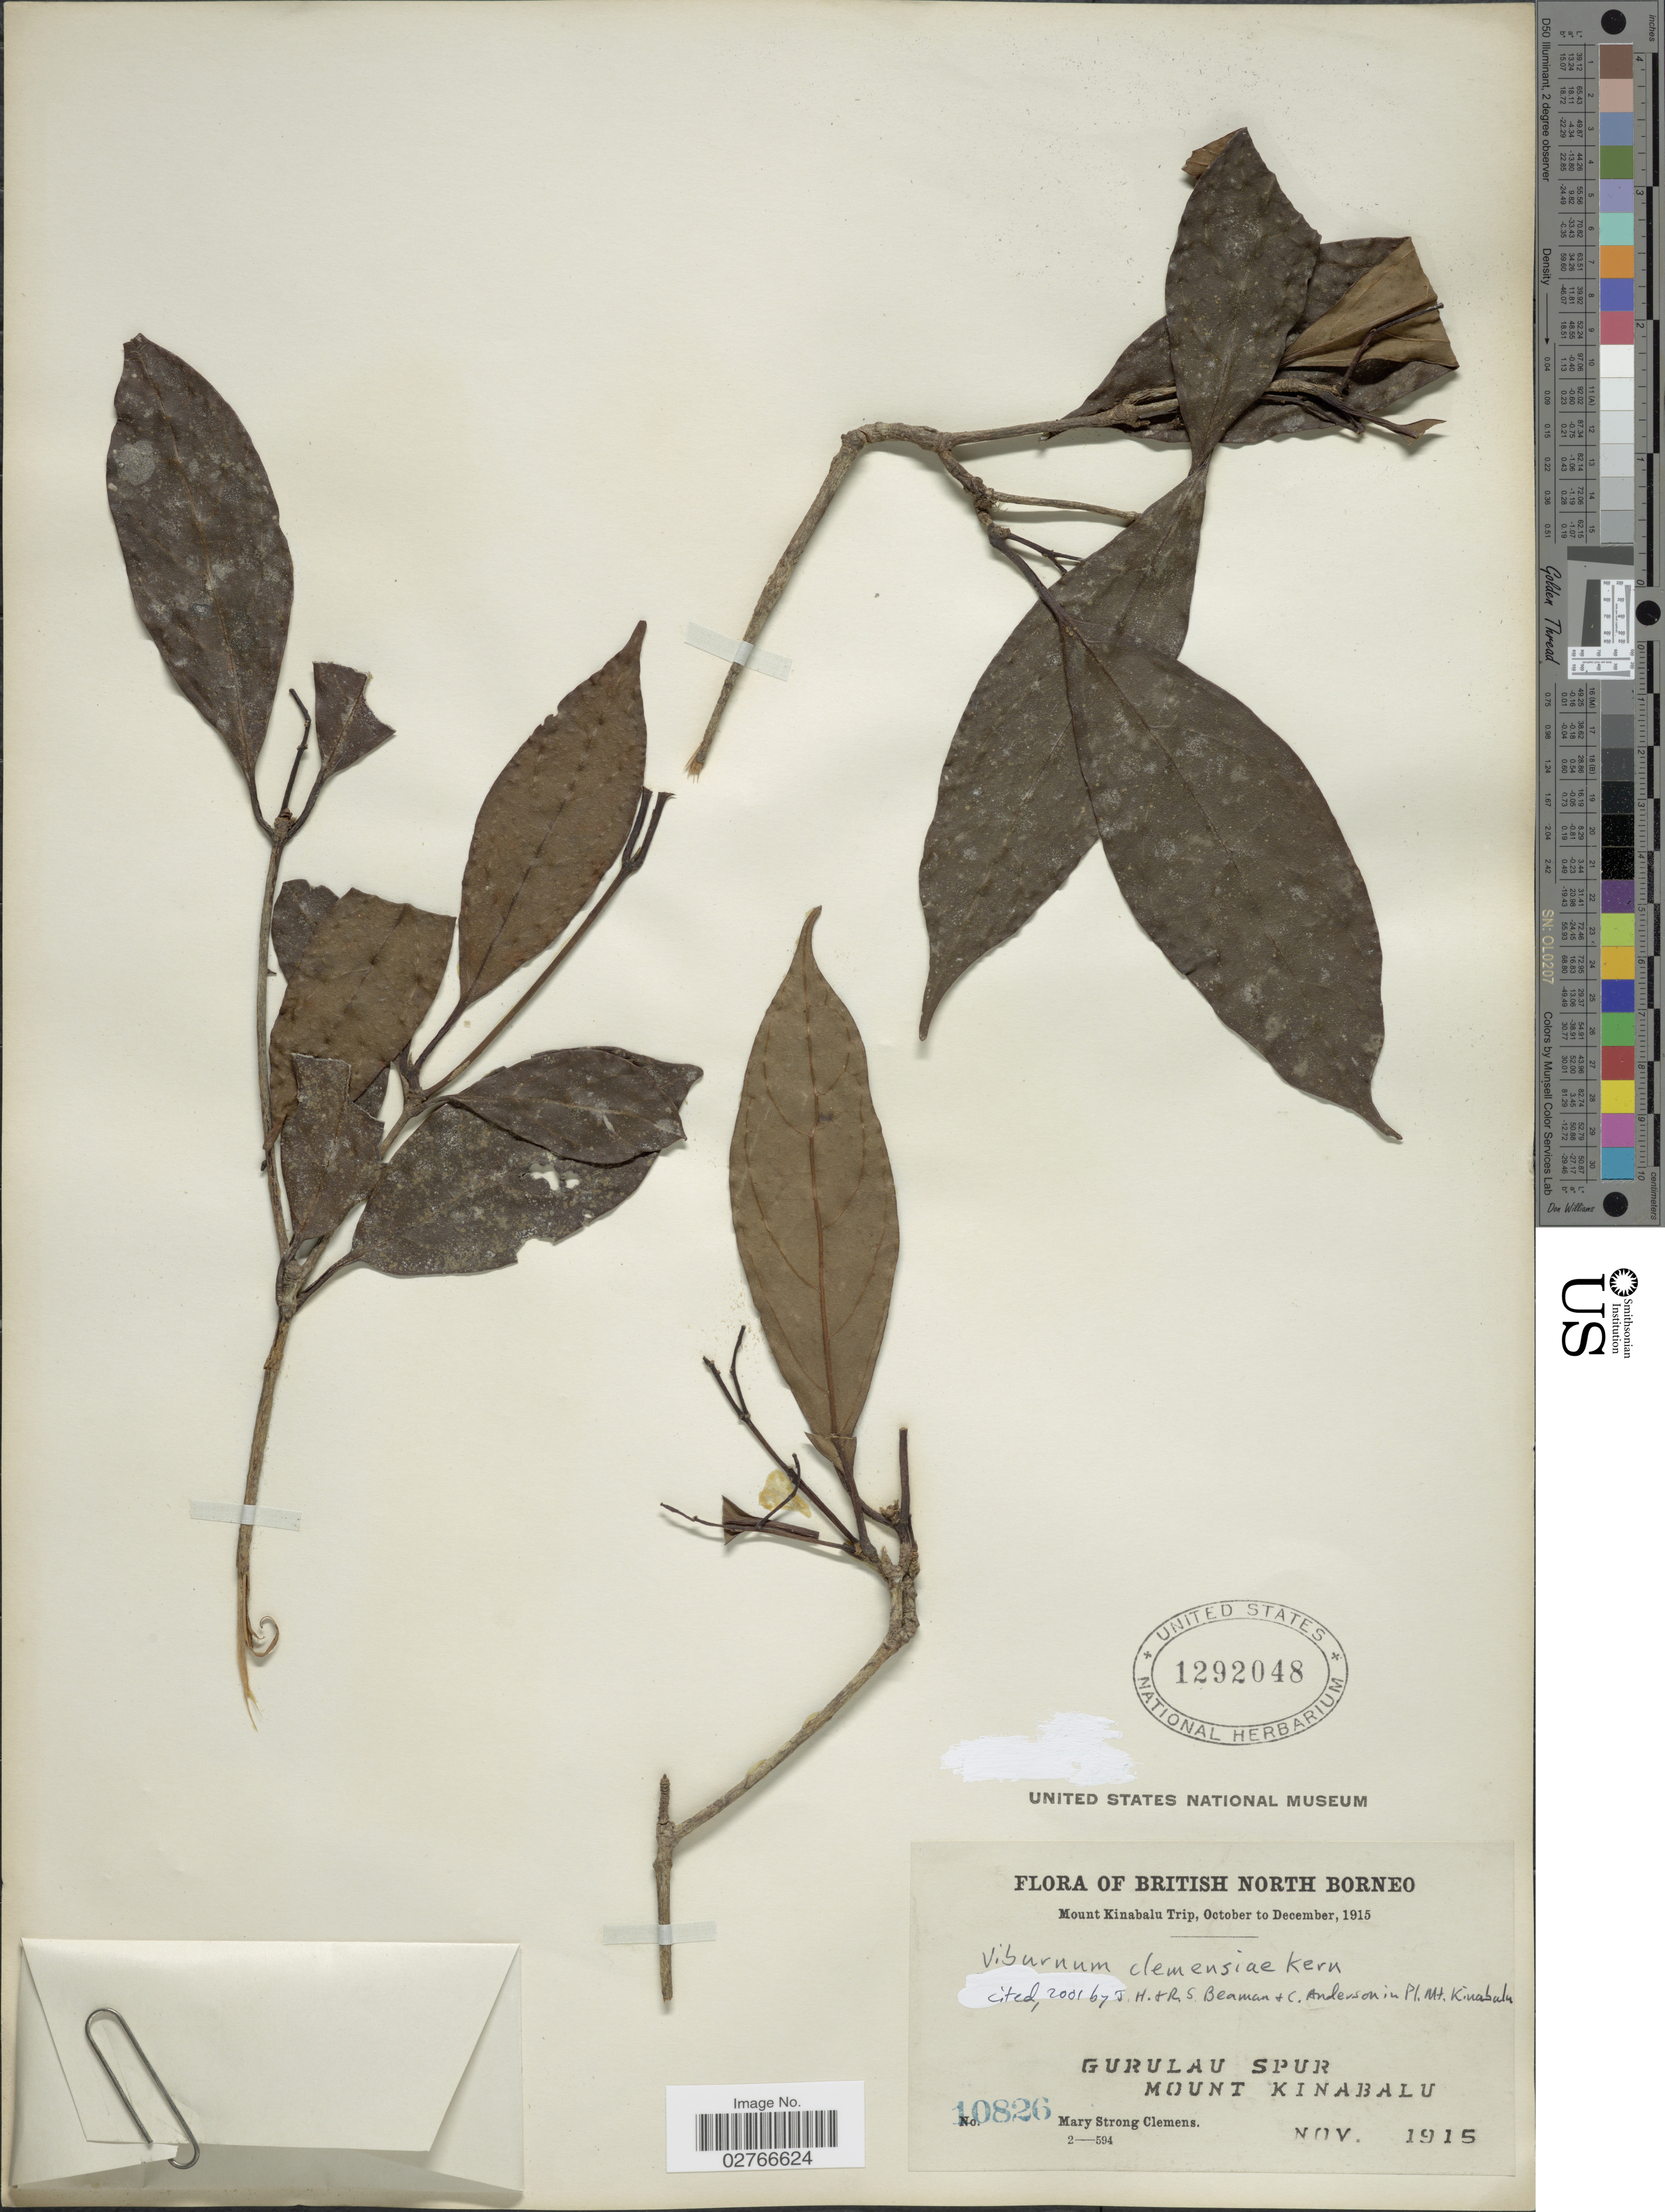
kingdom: Plantae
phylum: Tracheophyta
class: Magnoliopsida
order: Dipsacales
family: Viburnaceae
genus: Viburnum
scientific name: Viburnum clemensae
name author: J. Kern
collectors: M. S. Clemens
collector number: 10826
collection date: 1915-11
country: Malaysia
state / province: Sabah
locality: British North Borneo. Gurulau Spur. Mount Kinabalu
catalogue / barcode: US 1292048